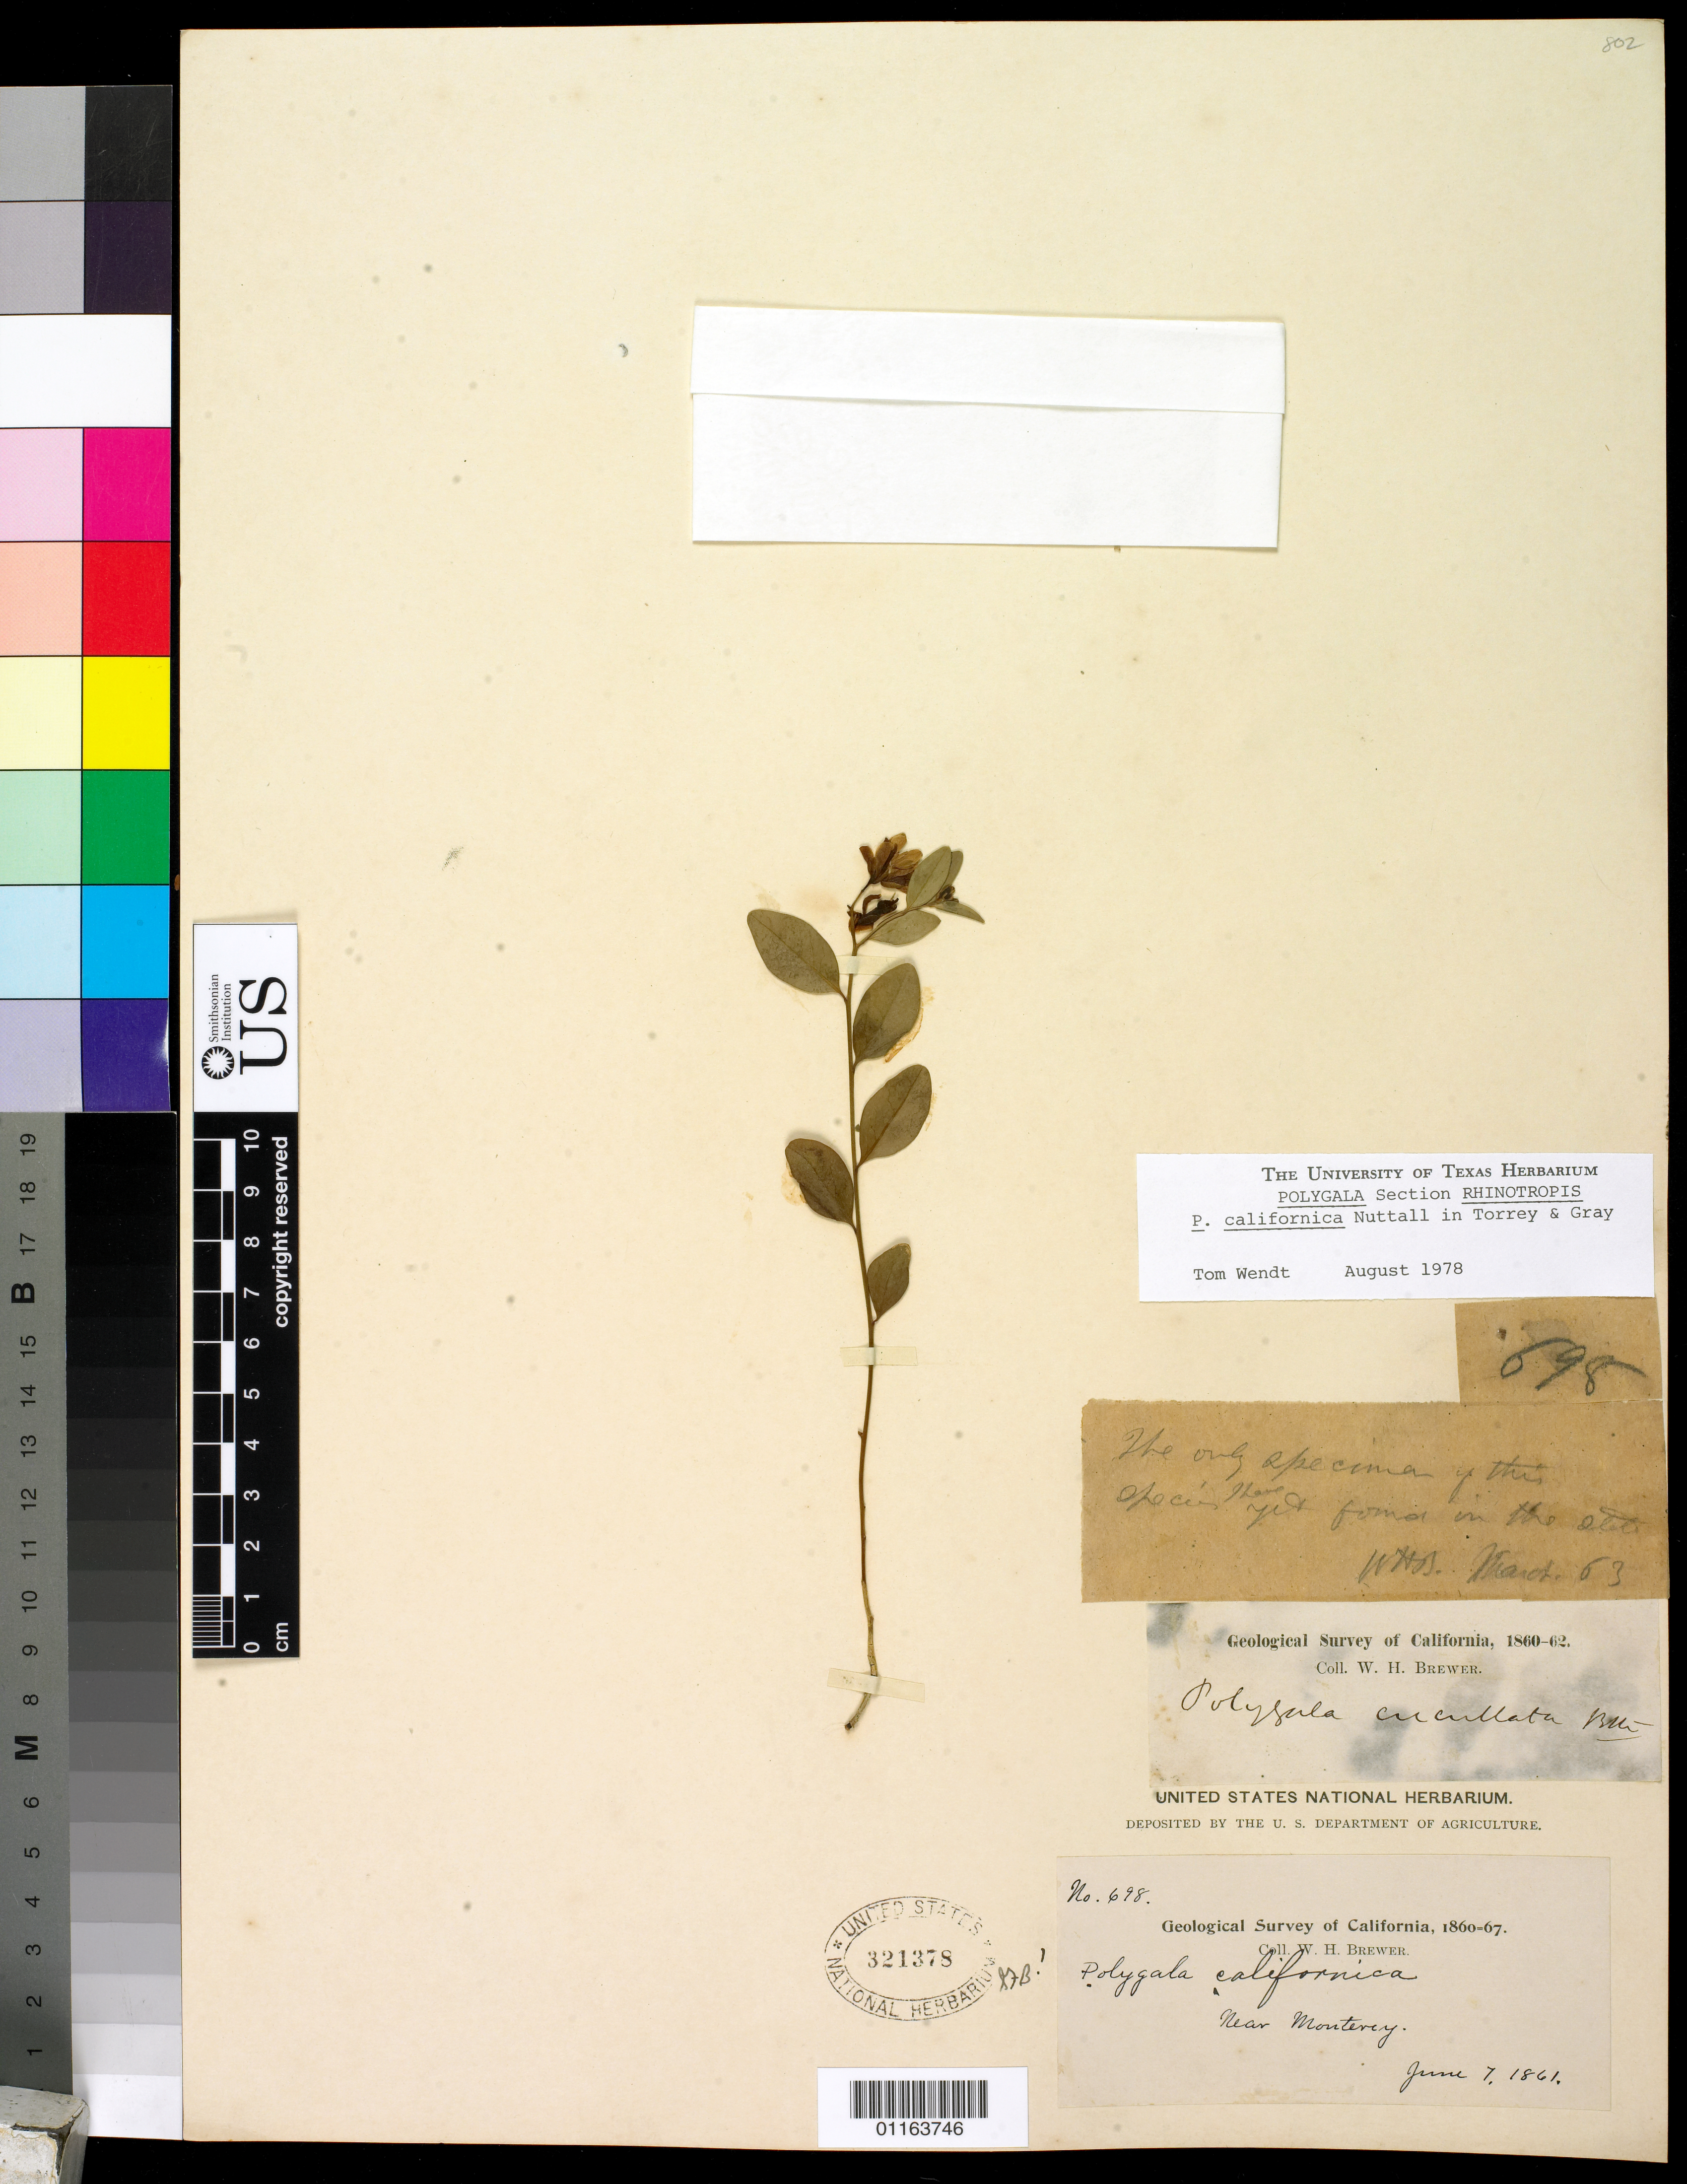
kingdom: Plantae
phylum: Tracheophyta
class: Magnoliopsida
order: Fabales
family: Polygalaceae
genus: Rhinotropis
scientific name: Rhinotropis californica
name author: (Nutt.) J.R. Abbott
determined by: Strong, Mark T., (BOT), Smithsonian Institution - National Museum of Natural History (UNITED STATES)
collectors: W. H. Brewer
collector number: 698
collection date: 1861-06-07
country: United States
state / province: California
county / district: Monterey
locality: Near Monterey.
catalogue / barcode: US 321378